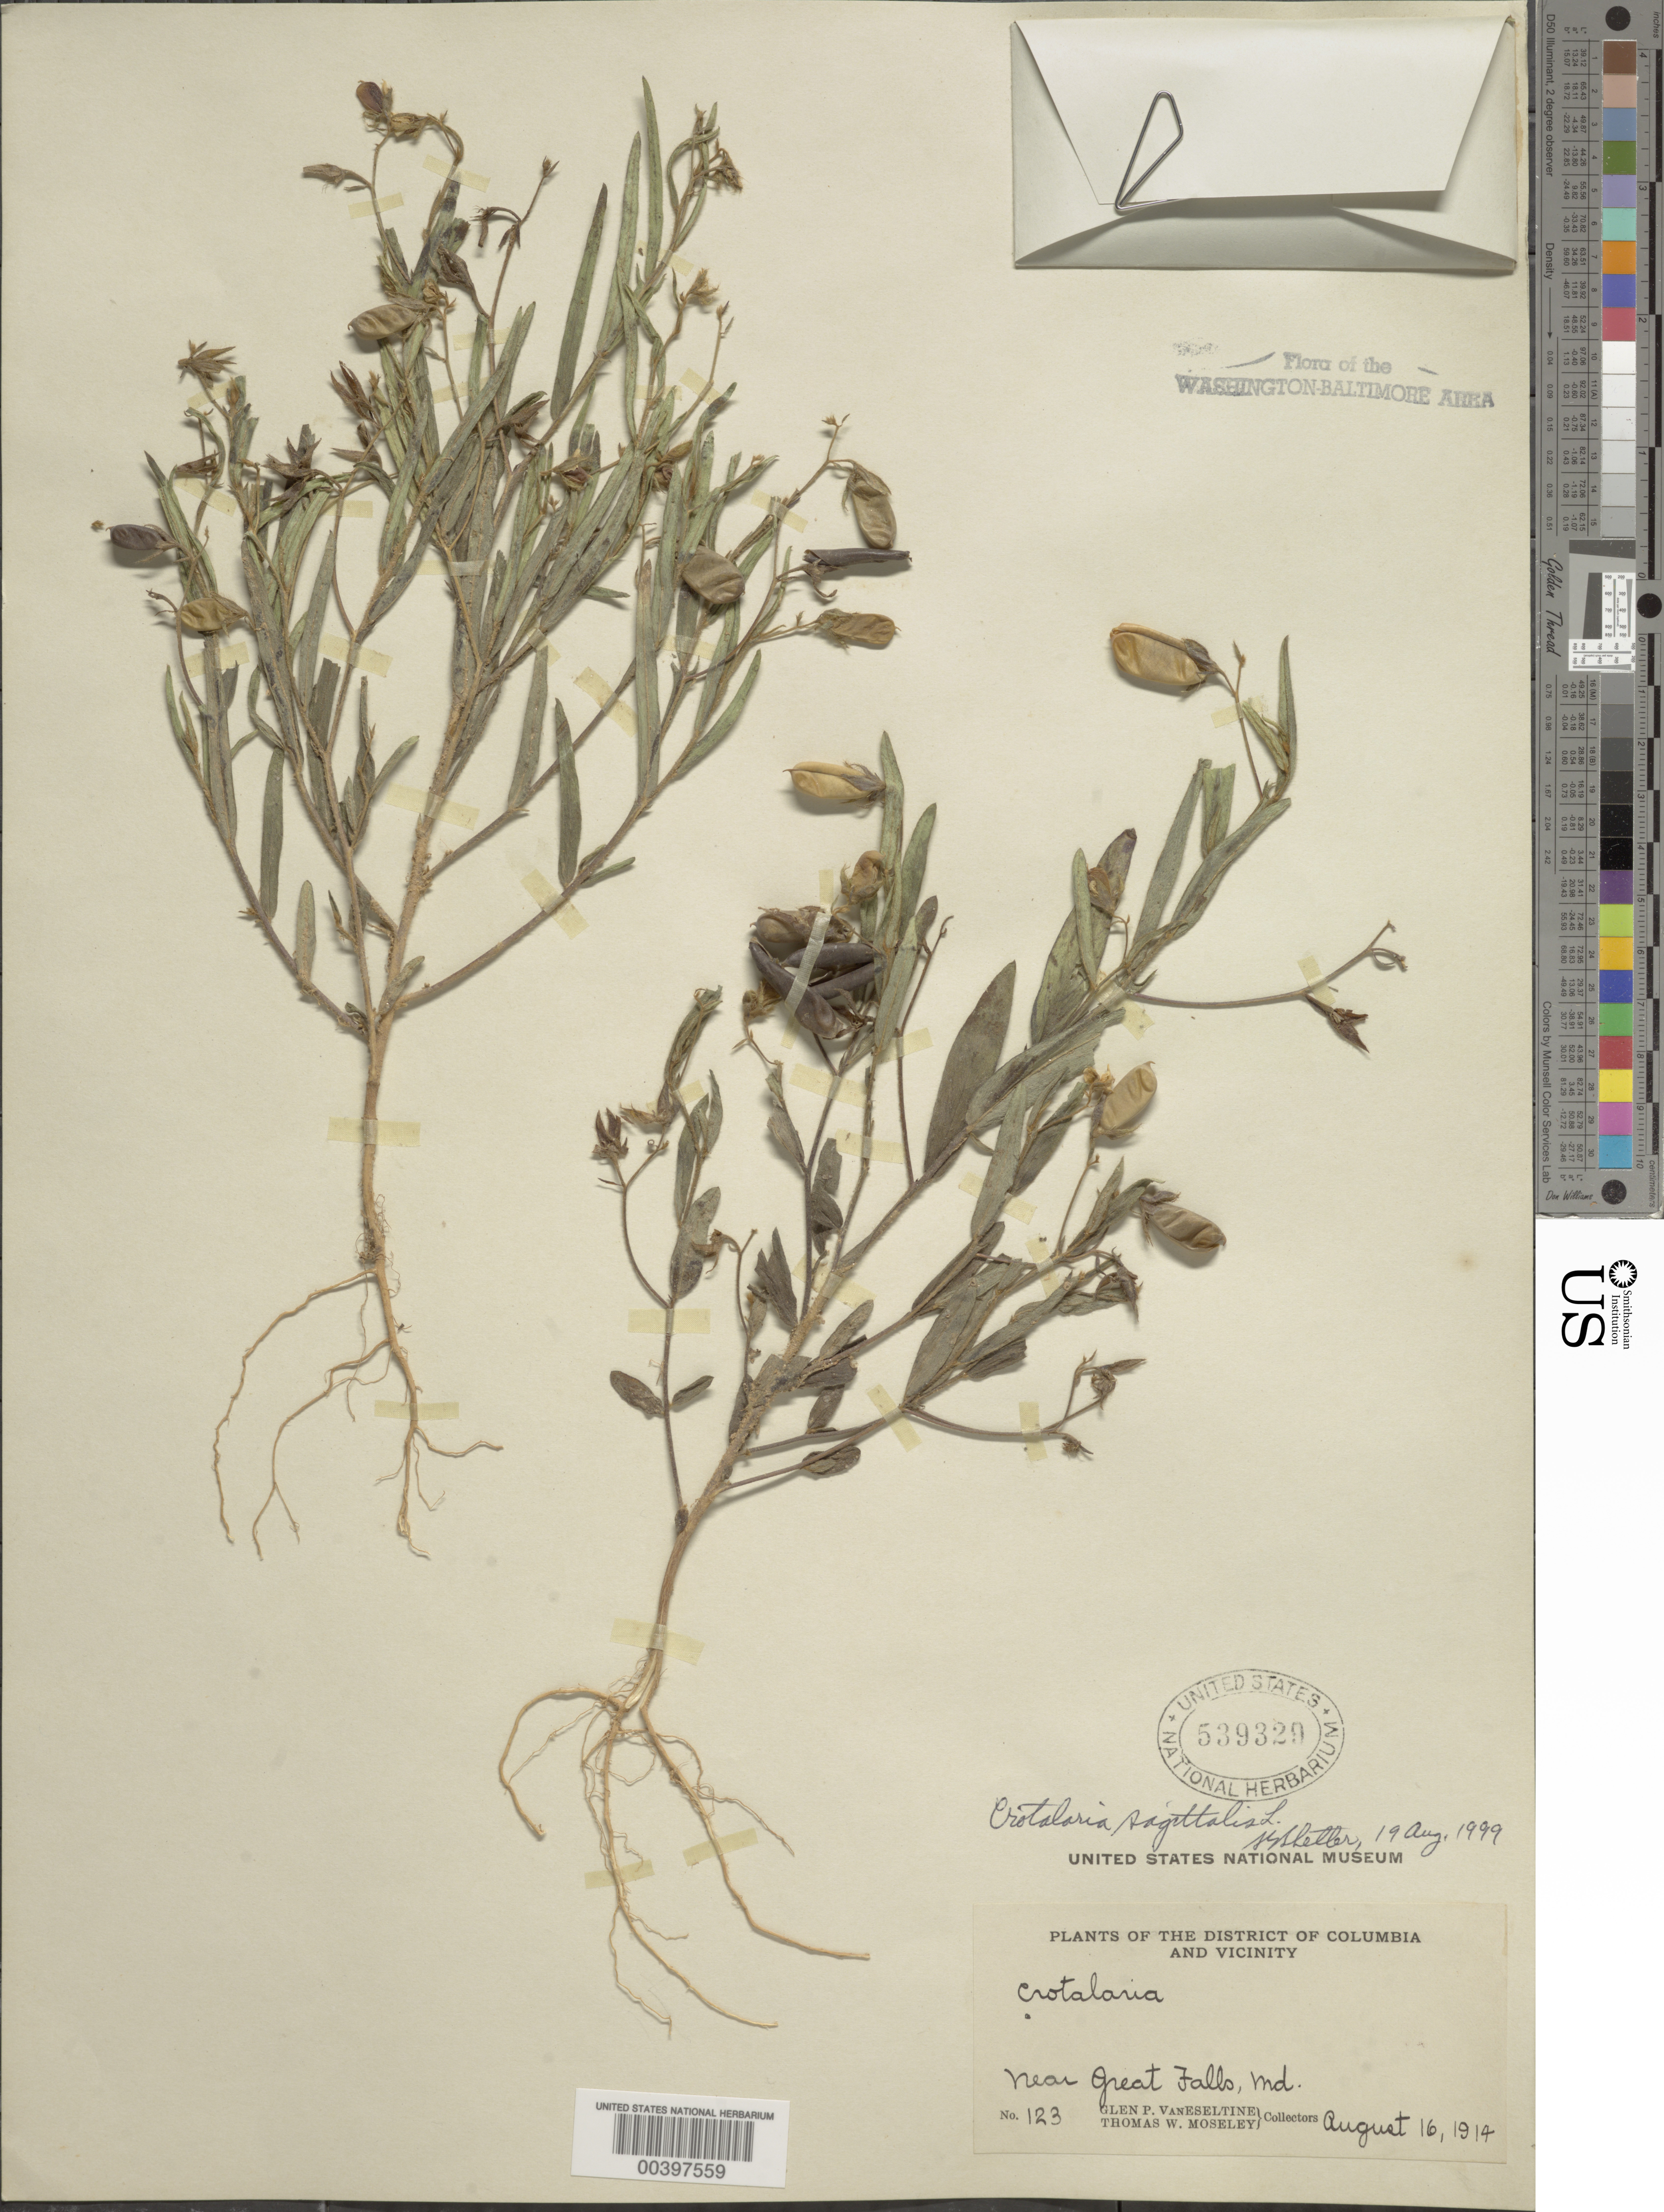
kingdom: Plantae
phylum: Tracheophyta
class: Magnoliopsida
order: Fabales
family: Fabaceae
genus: Crotalaria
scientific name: Crotalaria sagittalis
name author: L.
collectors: G. P. Van Eseltine & T. Moseley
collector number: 123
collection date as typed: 16 Aug 1914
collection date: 1914-08-16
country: United States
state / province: Maryland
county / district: Montgomery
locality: Near Great Falls C. & O. Canal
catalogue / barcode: US 539329